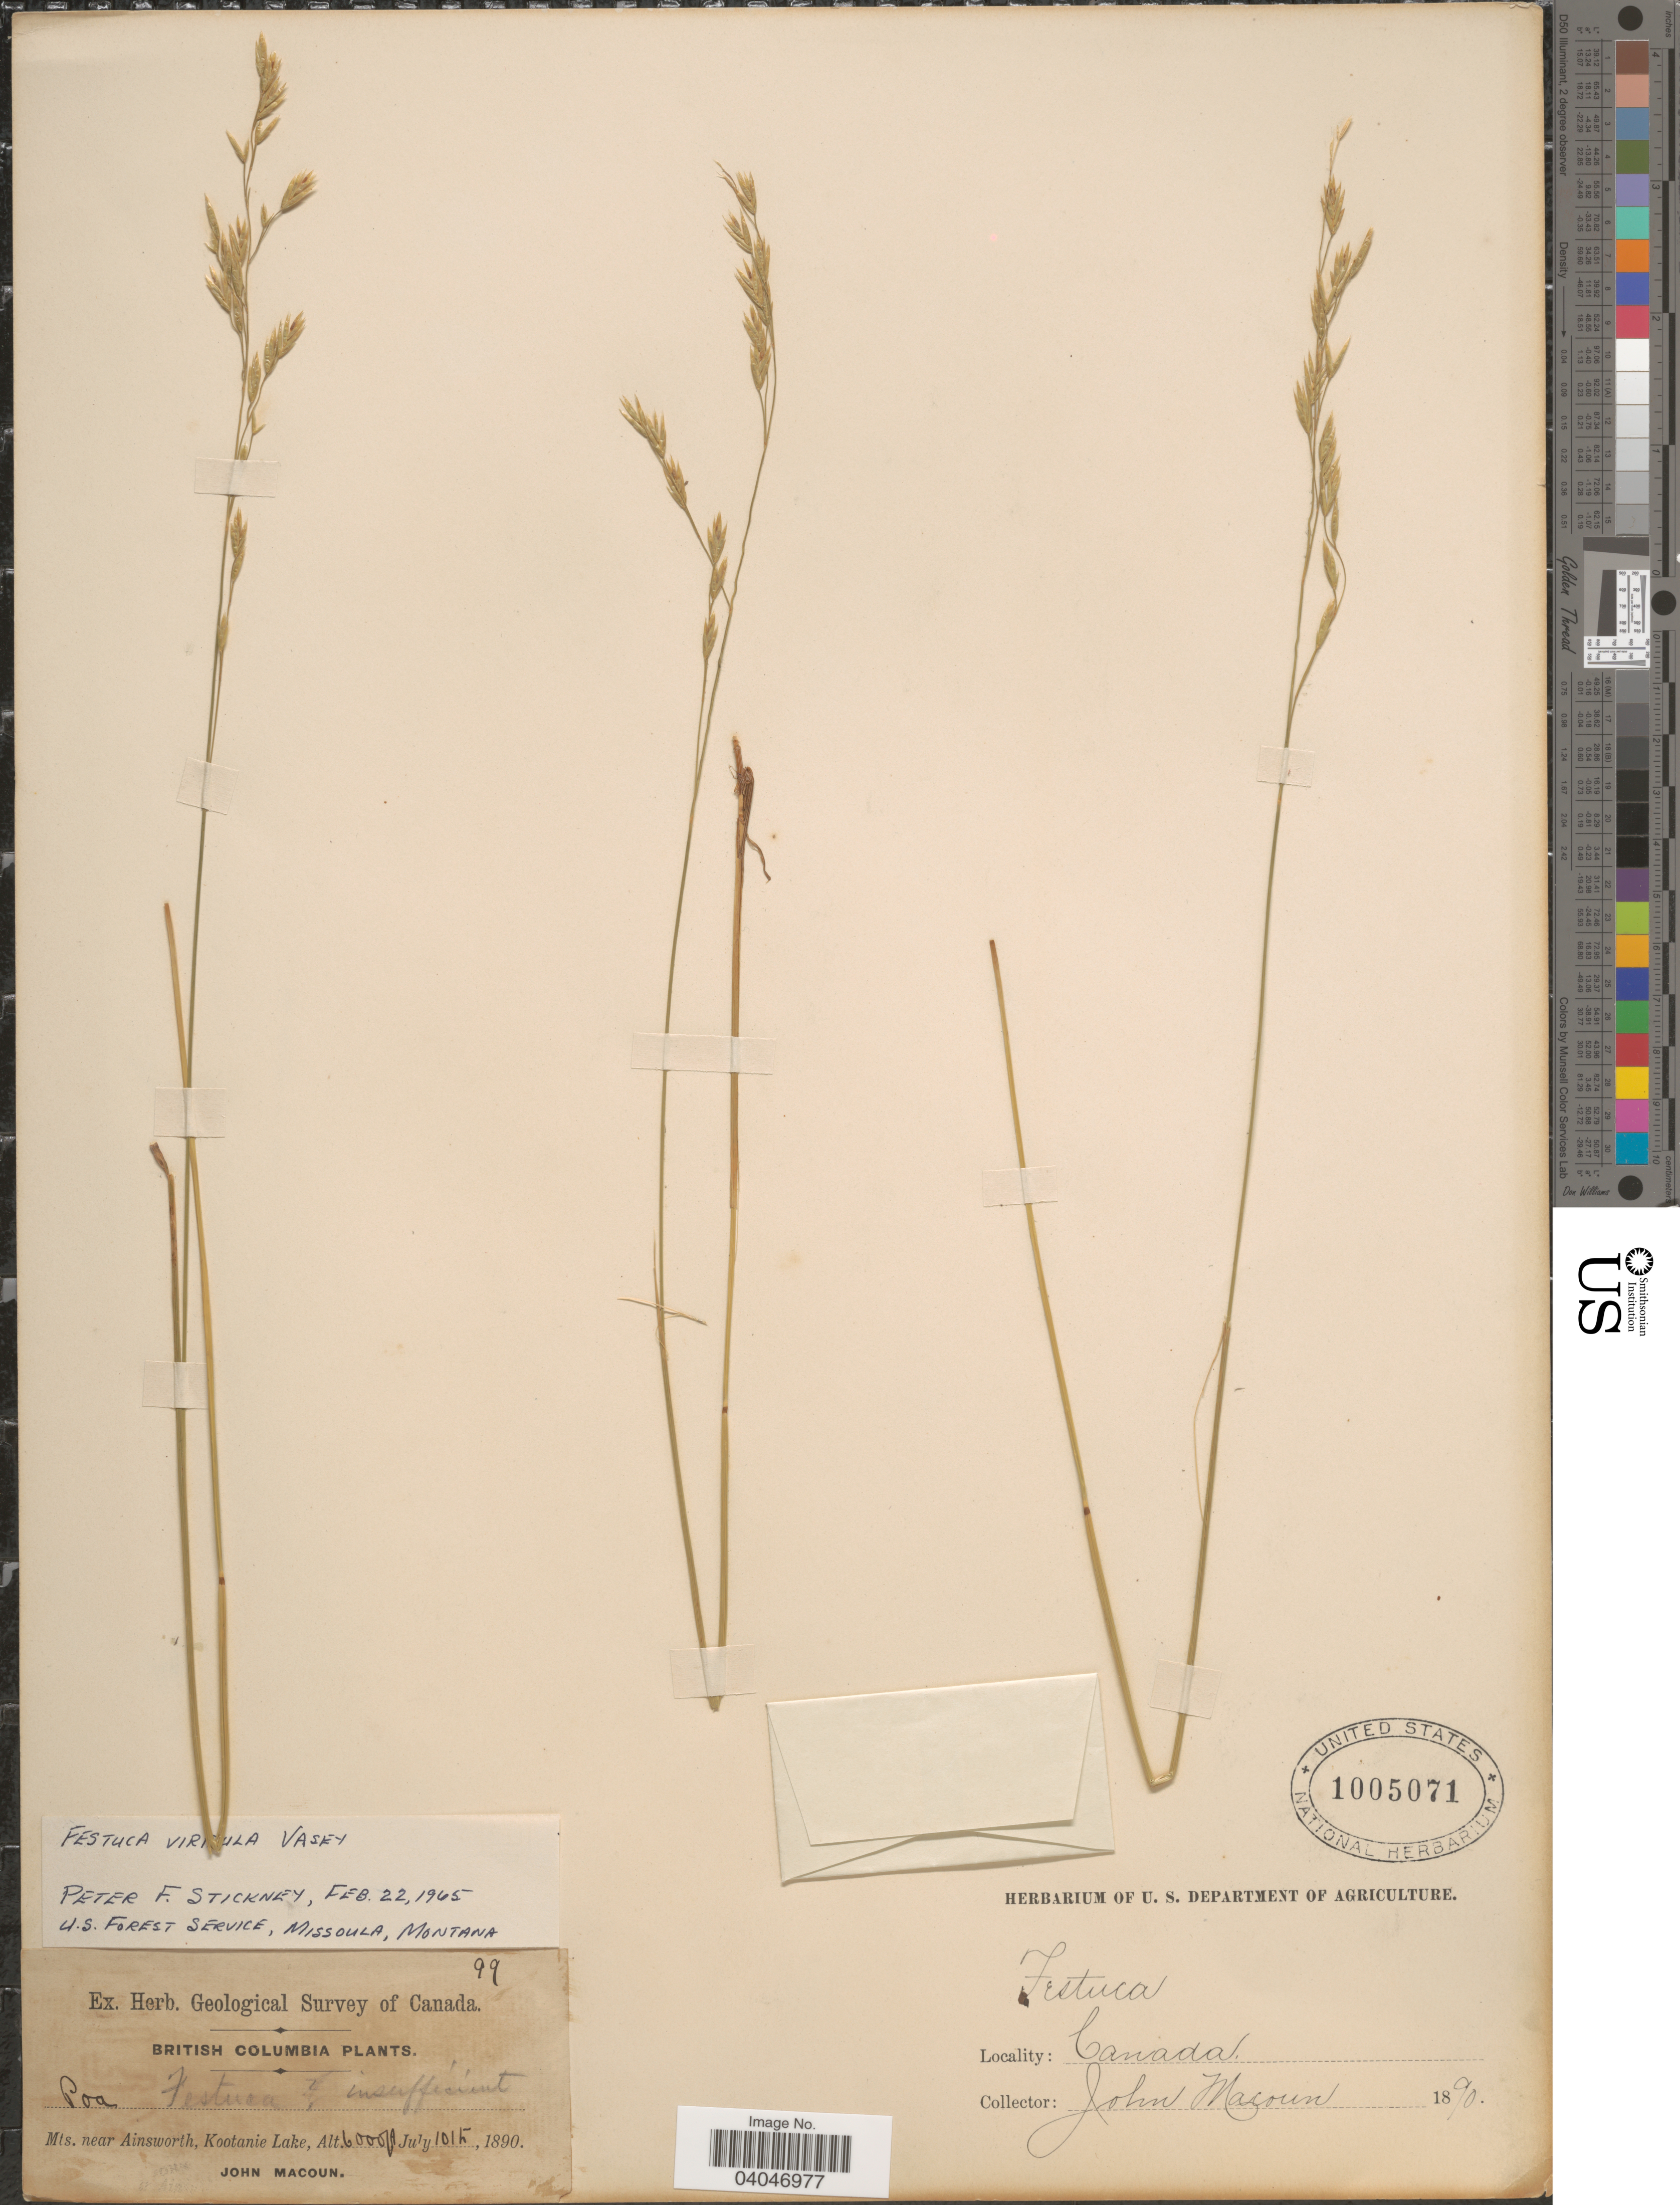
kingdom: Plantae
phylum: Tracheophyta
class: Liliopsida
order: Poales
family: Poaceae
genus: Festuca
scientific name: Festuca viridula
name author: Vasey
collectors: J. Macoun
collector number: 99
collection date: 1890-07-10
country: Canada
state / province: British Columbia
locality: Mts. near Ainsworth, Kootanie Lake.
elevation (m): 1829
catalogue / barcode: US 1005071